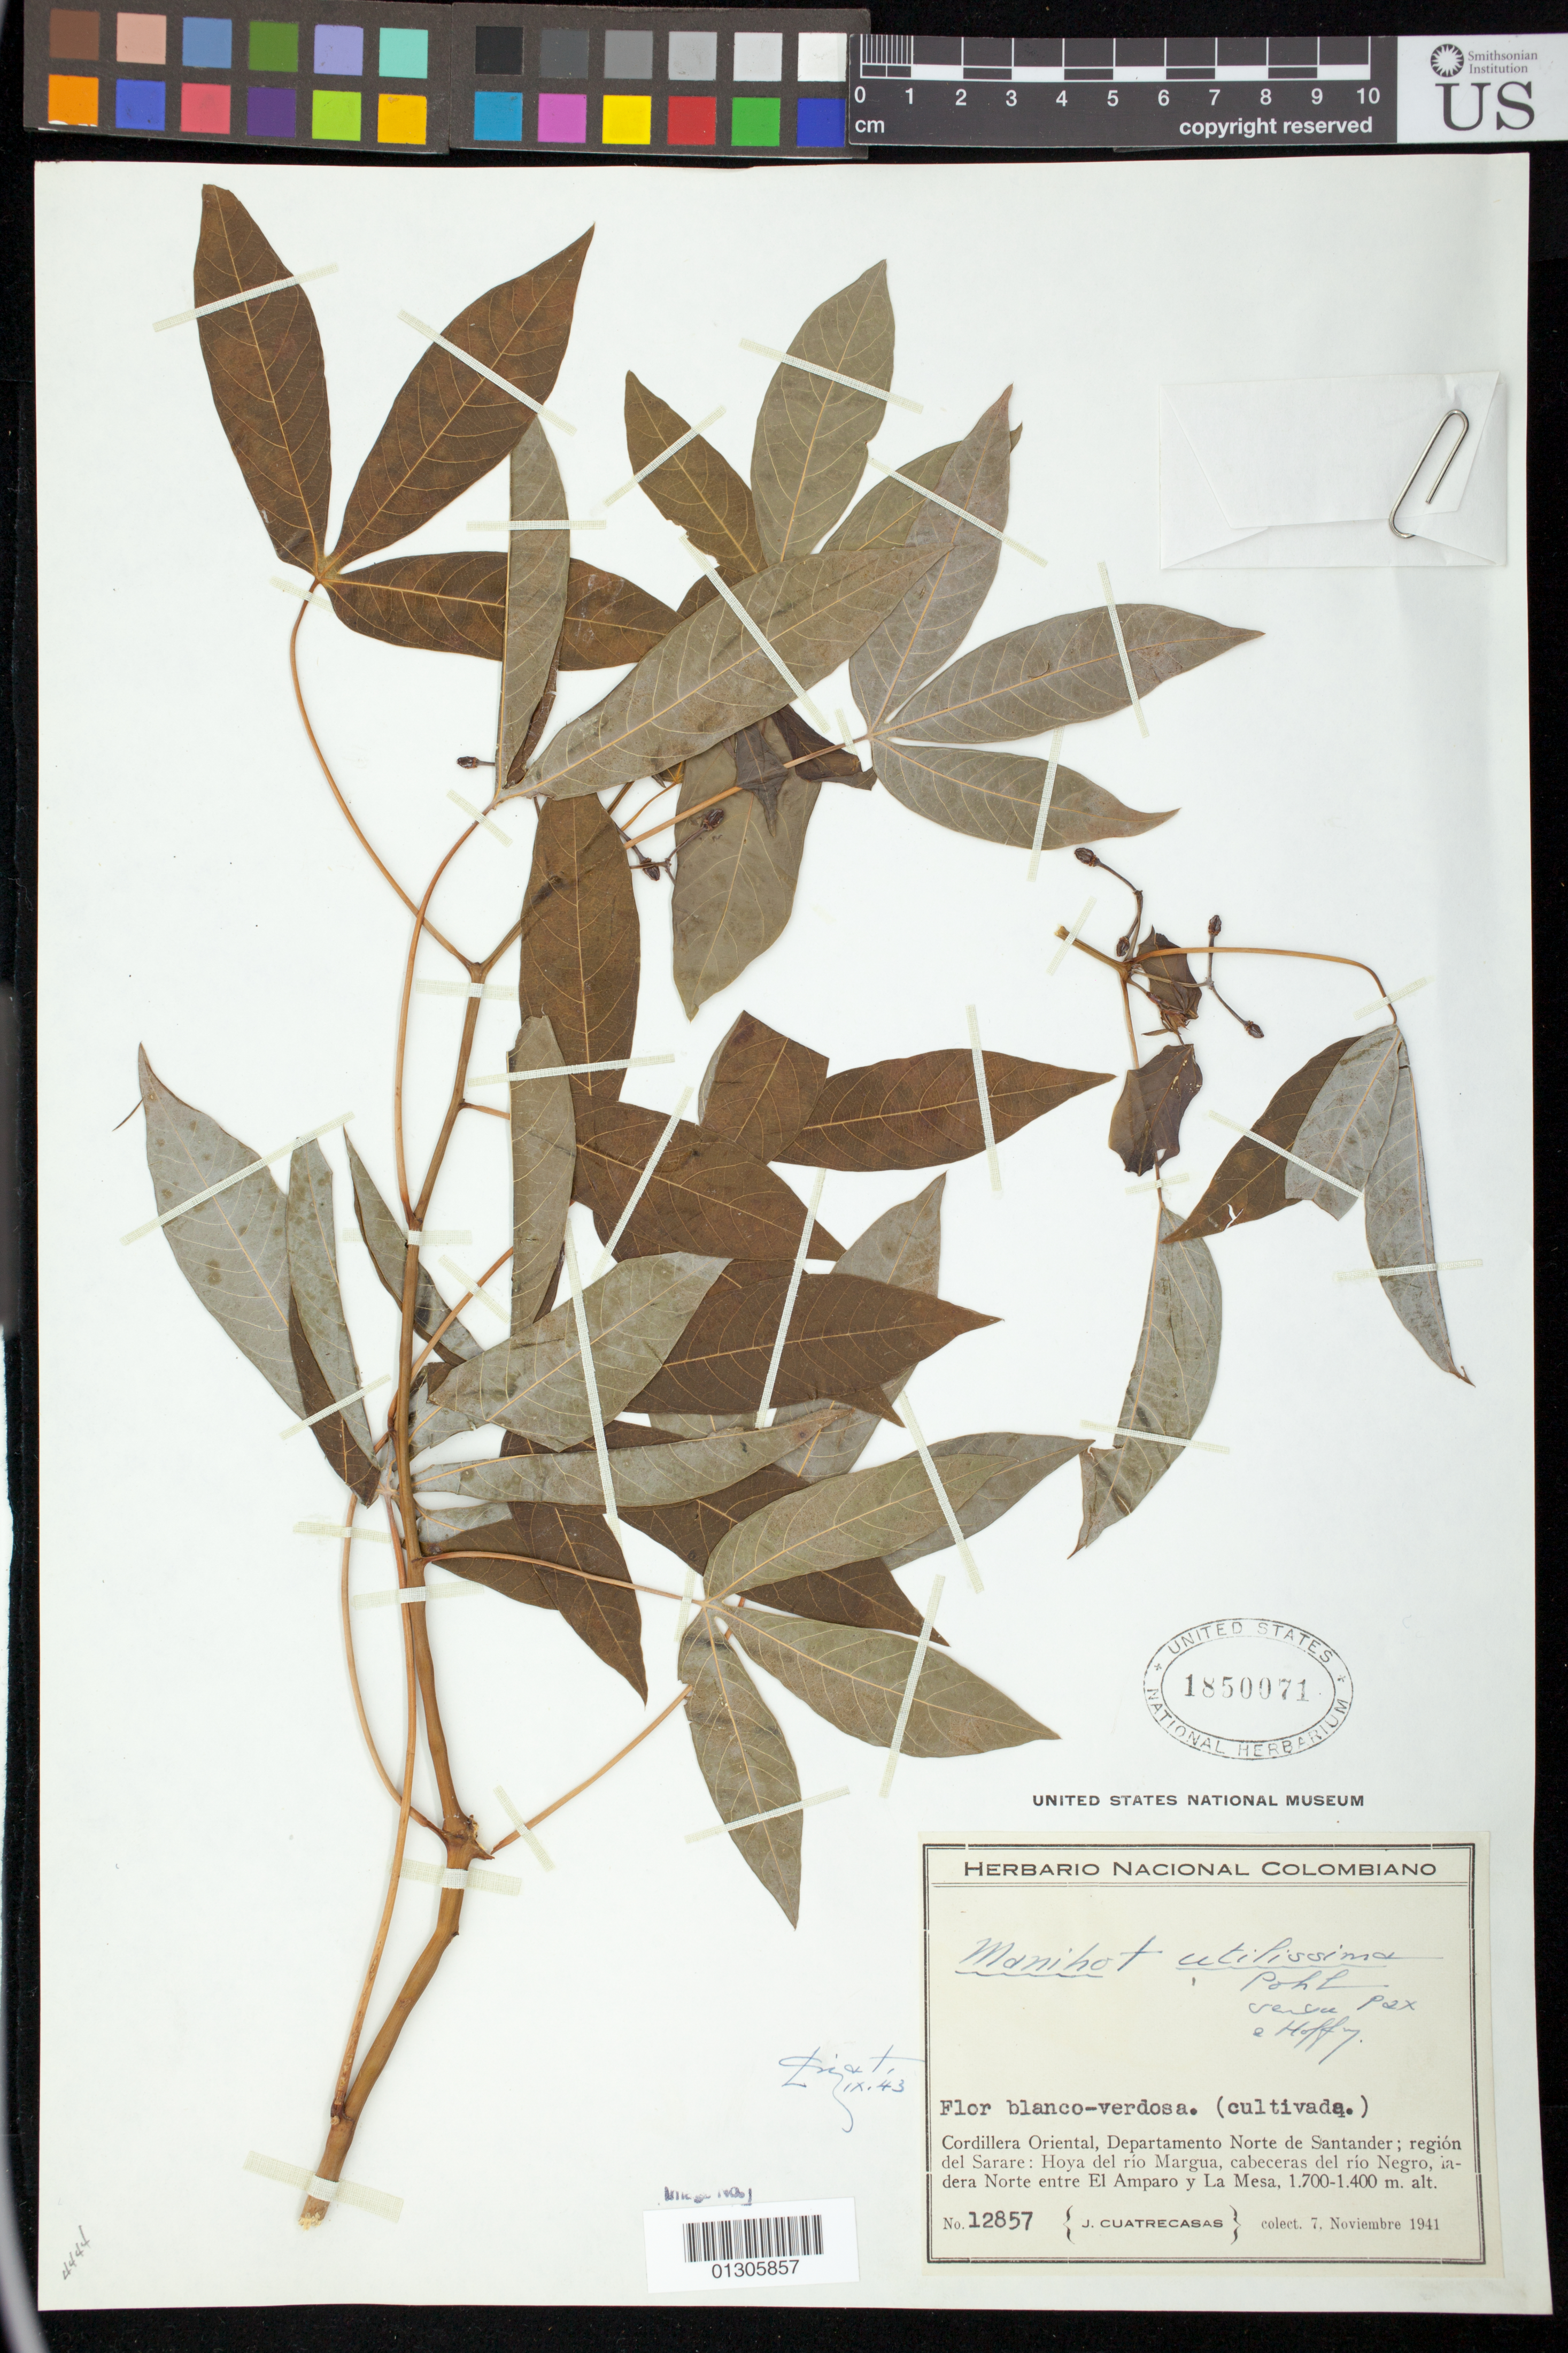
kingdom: Plantae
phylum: Tracheophyta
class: Magnoliopsida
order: Malpighiales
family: Euphorbiaceae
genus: Manihot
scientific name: Manihot esculenta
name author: Crantz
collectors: J. Cuatrecasas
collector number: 12857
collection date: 1941-07-11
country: Colombia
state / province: Norte de Santander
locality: Cordillera Oriental, Departmento Norte de Santander; region del Sarare: Hoya del rio Margua, cabeceras del rio Negro, ladera Norte entre El Amparo y La Mesa,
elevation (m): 1400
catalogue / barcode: US 1850071